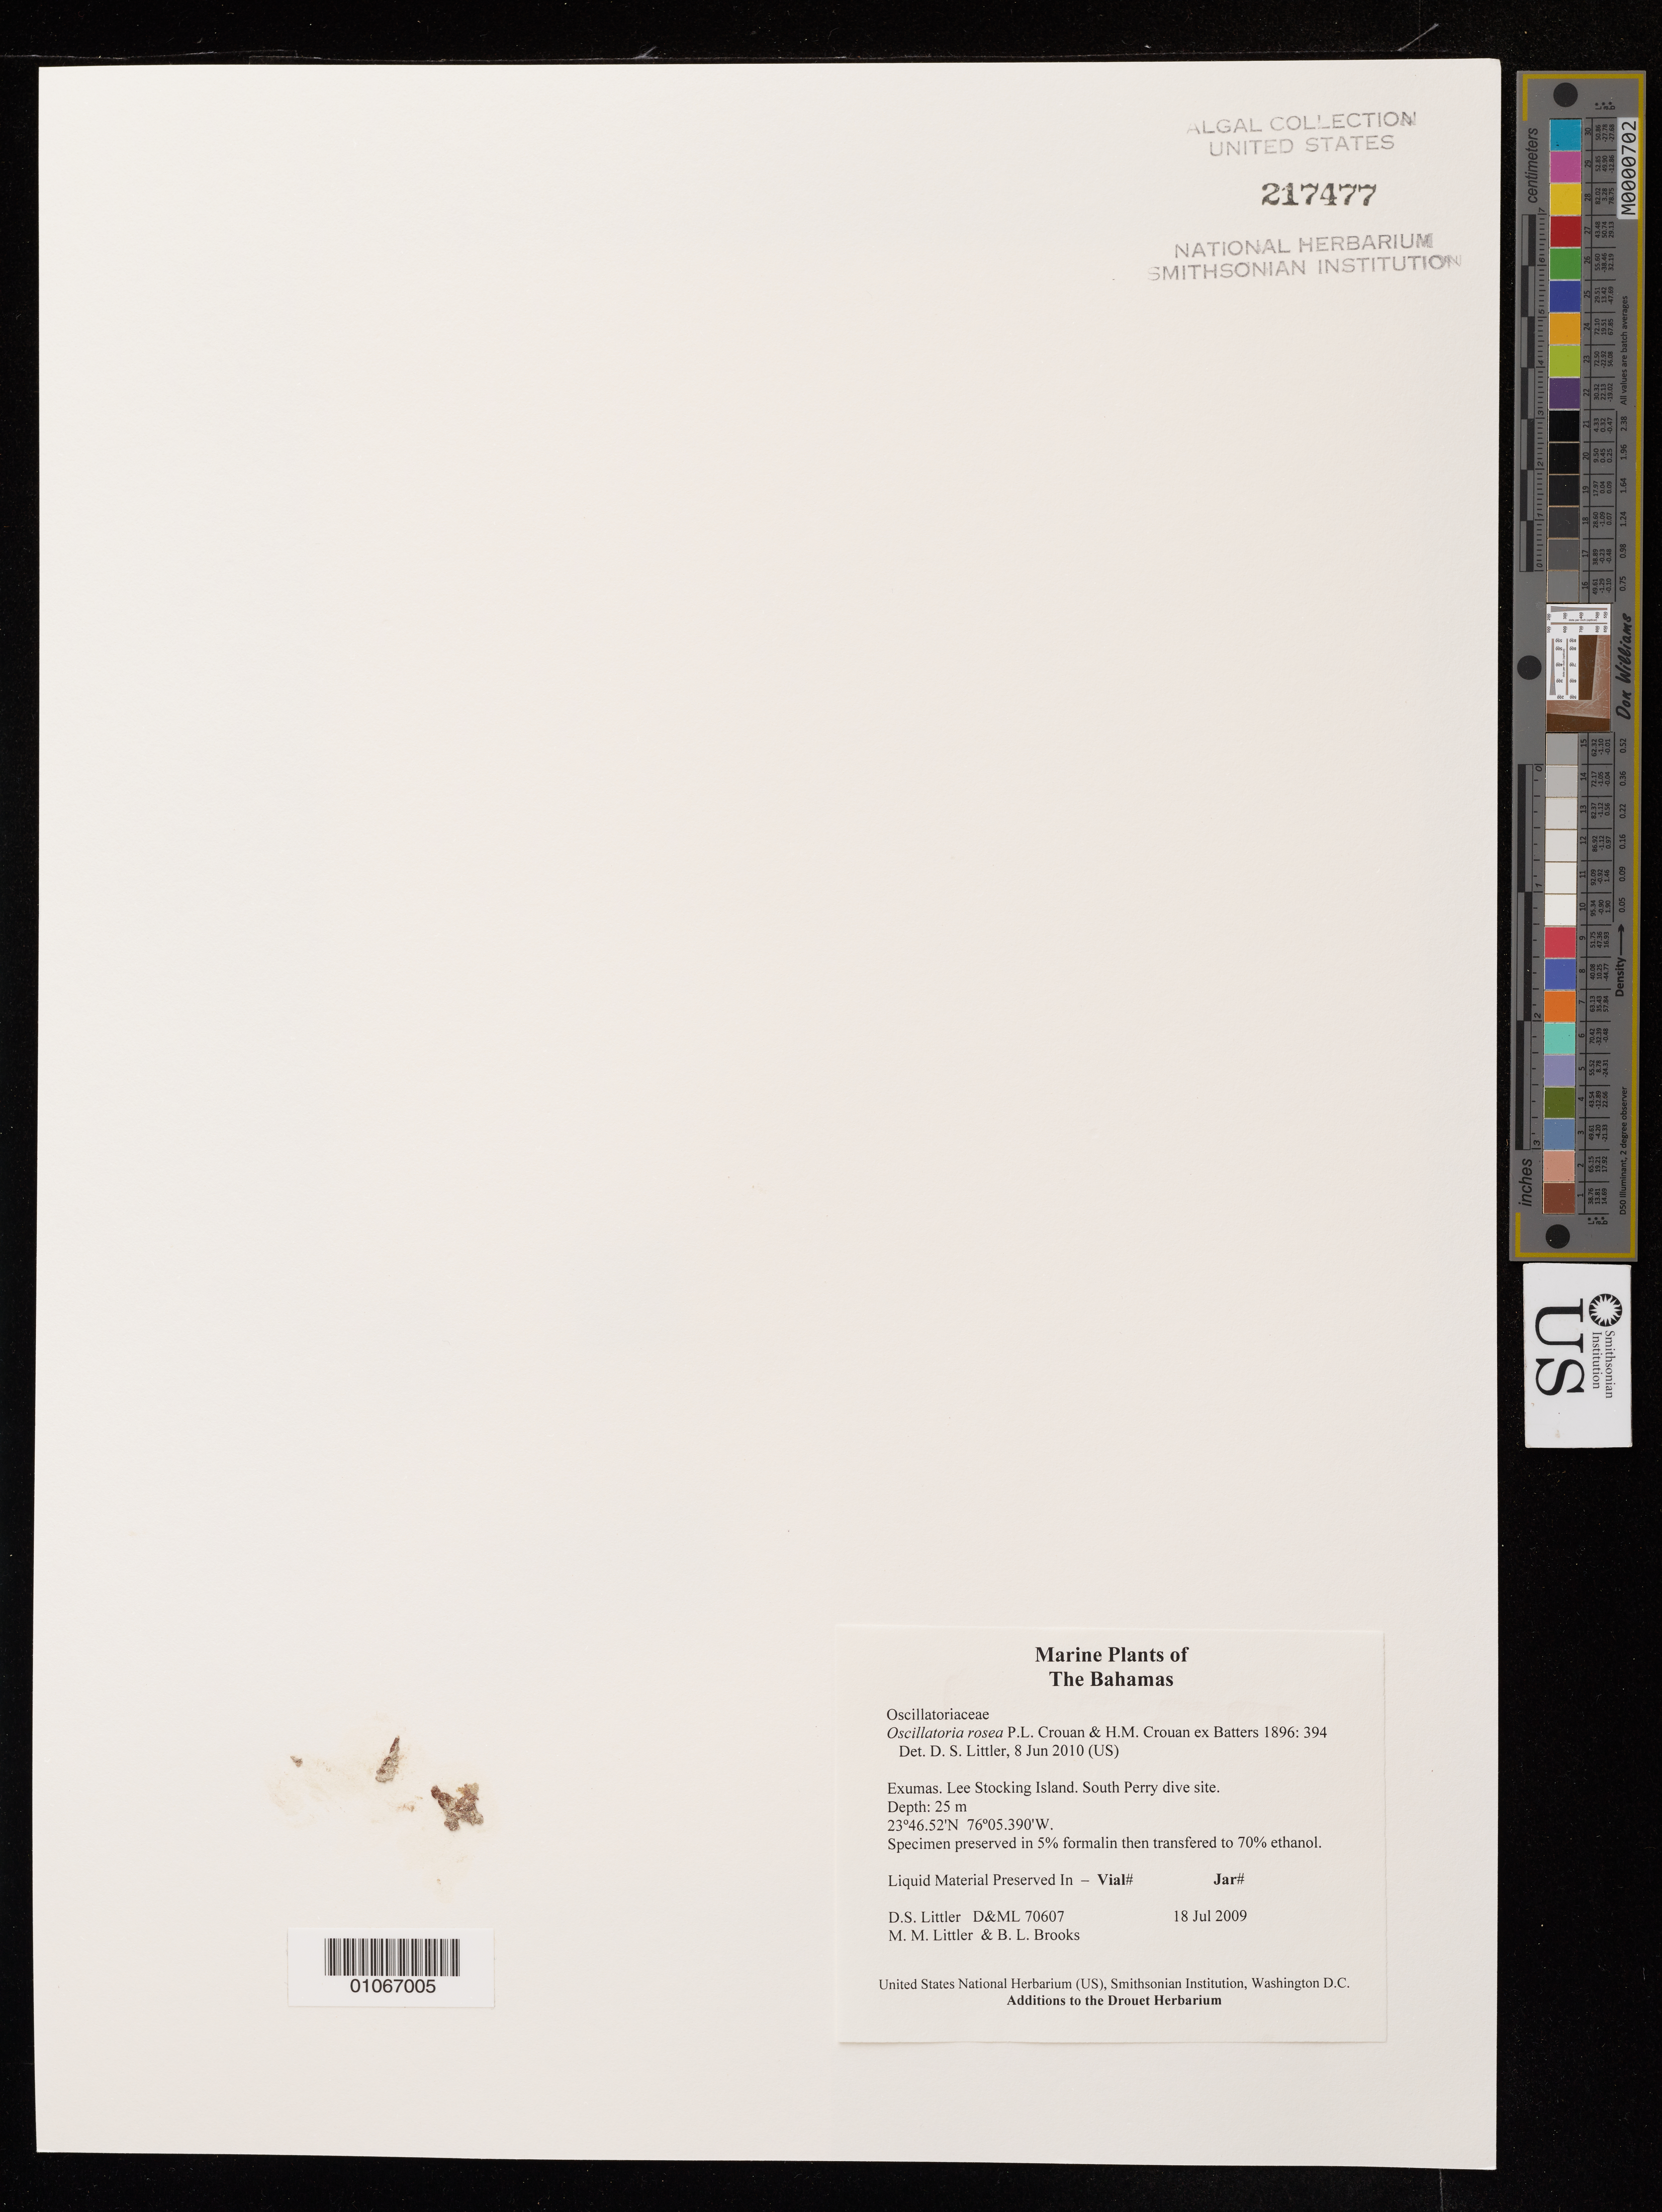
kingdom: Bacteria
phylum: Cyanobacteria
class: Cyanobacteriia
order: Cyanobacteriales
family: Oscillatoriaceae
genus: Oscillatoria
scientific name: Oscillatoria rosea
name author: Batters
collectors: D. S. Littler, M. M. Littler & B. L. Brooks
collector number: D&ML70607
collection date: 2009-07-18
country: Bahamas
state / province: Exuma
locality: Lee Stocking Island. South Perry dive site.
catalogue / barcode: US 217477